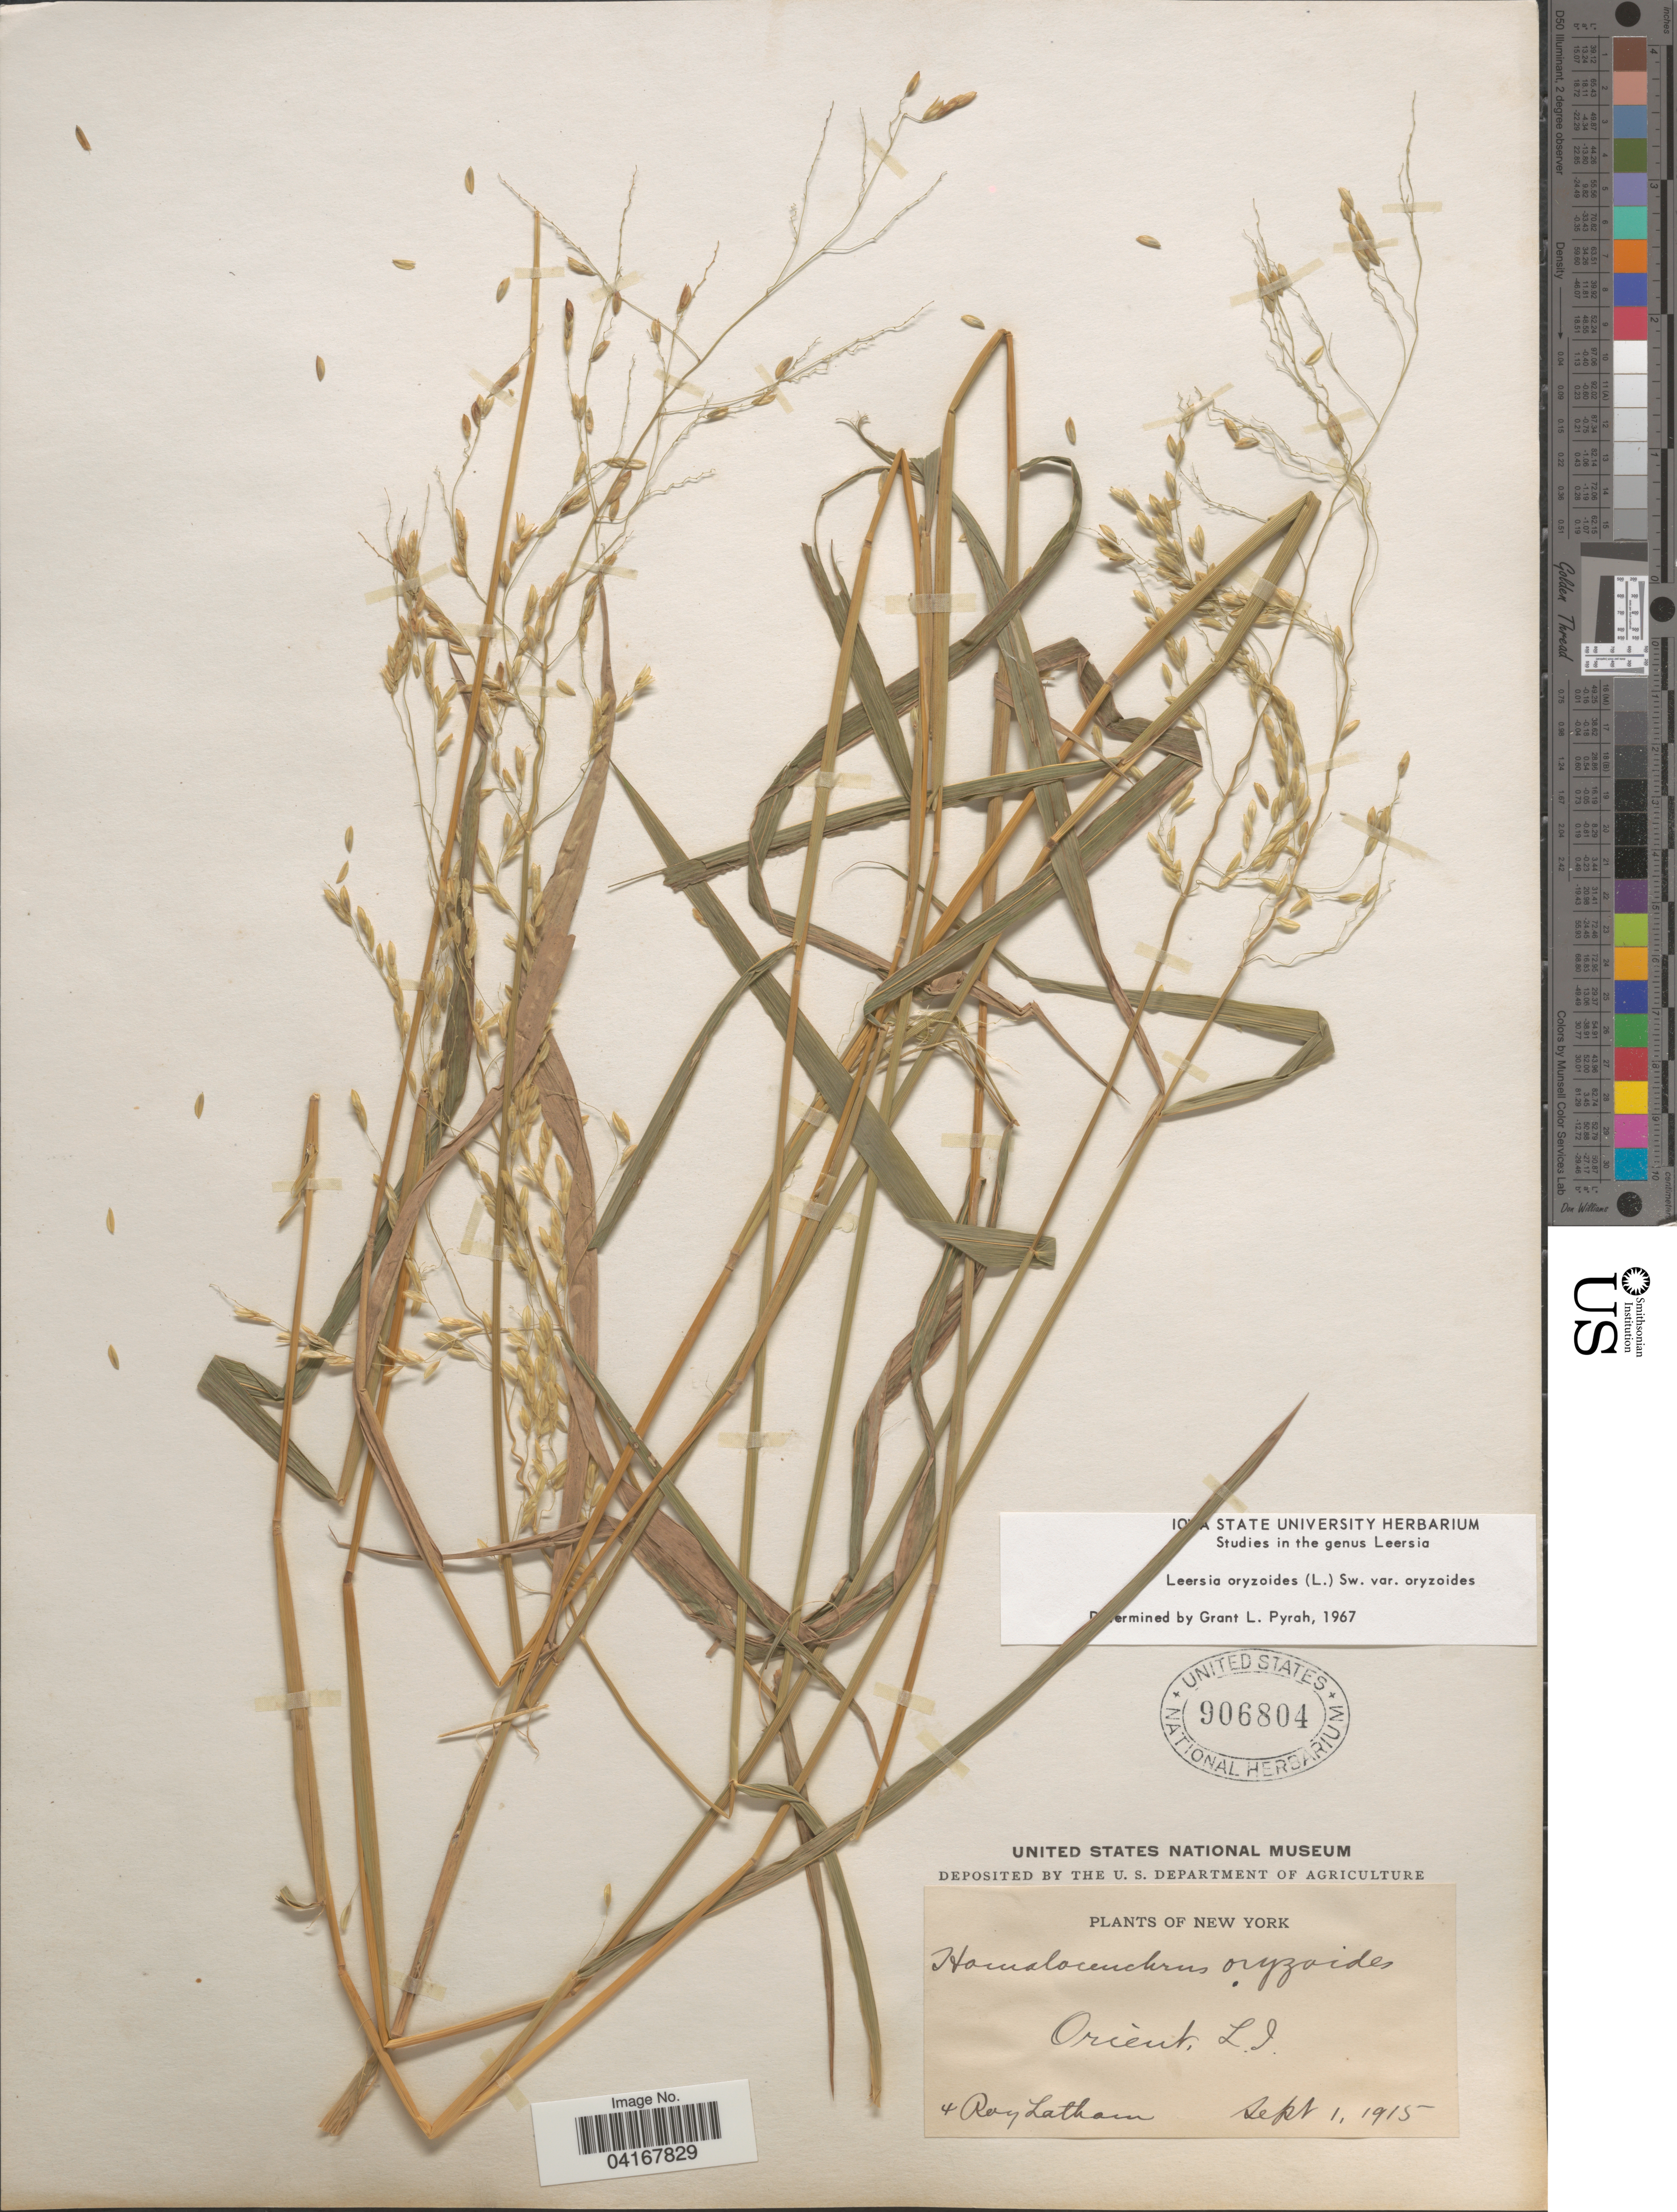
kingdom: Plantae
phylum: Tracheophyta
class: Liliopsida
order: Poales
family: Poaceae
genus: Leersia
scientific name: Leersia oryzoides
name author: (L.) Sw.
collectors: R. Latham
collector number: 4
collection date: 1915-09-01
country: United States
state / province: New York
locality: Orient, L.I.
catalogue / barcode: US 906804